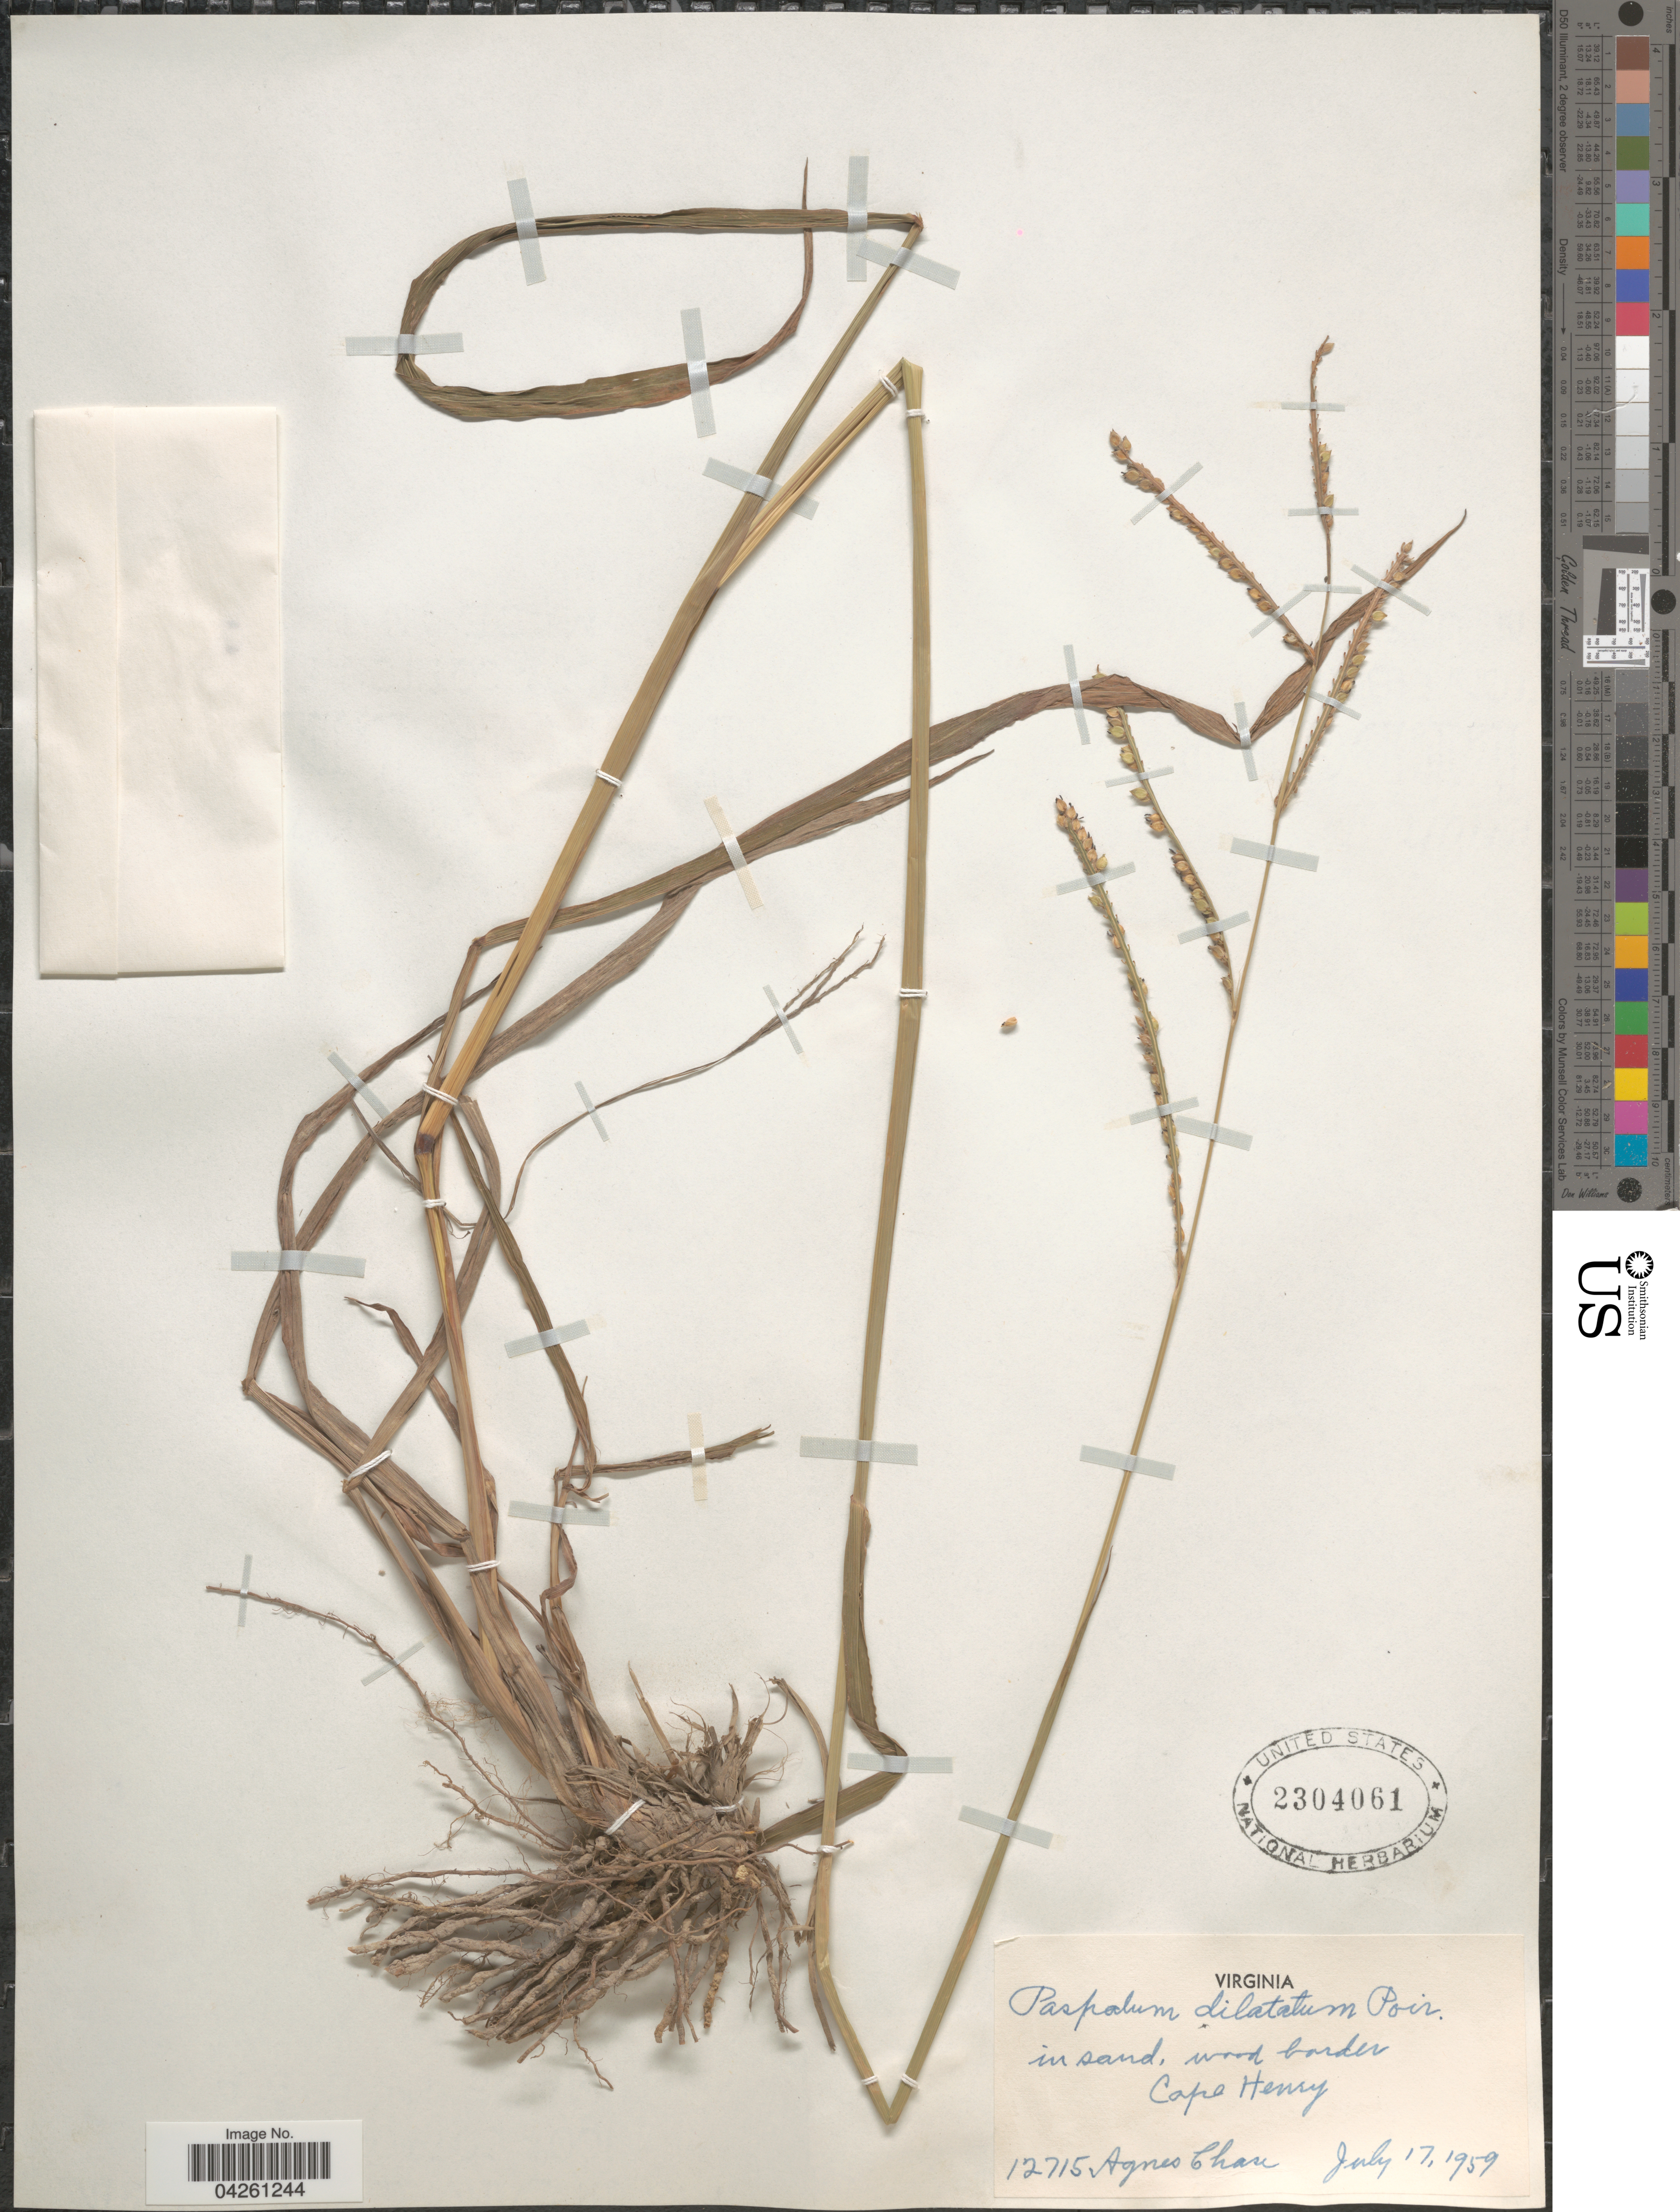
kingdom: Plantae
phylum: Tracheophyta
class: Liliopsida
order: Poales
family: Poaceae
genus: Paspalum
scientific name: Paspalum dilatatum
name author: Poir.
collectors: A. Chase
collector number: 12715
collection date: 1959-07-17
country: United States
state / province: Virginia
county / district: City of Virginia Beach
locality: In sand, wood border Cape Henry.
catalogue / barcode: US 2304061